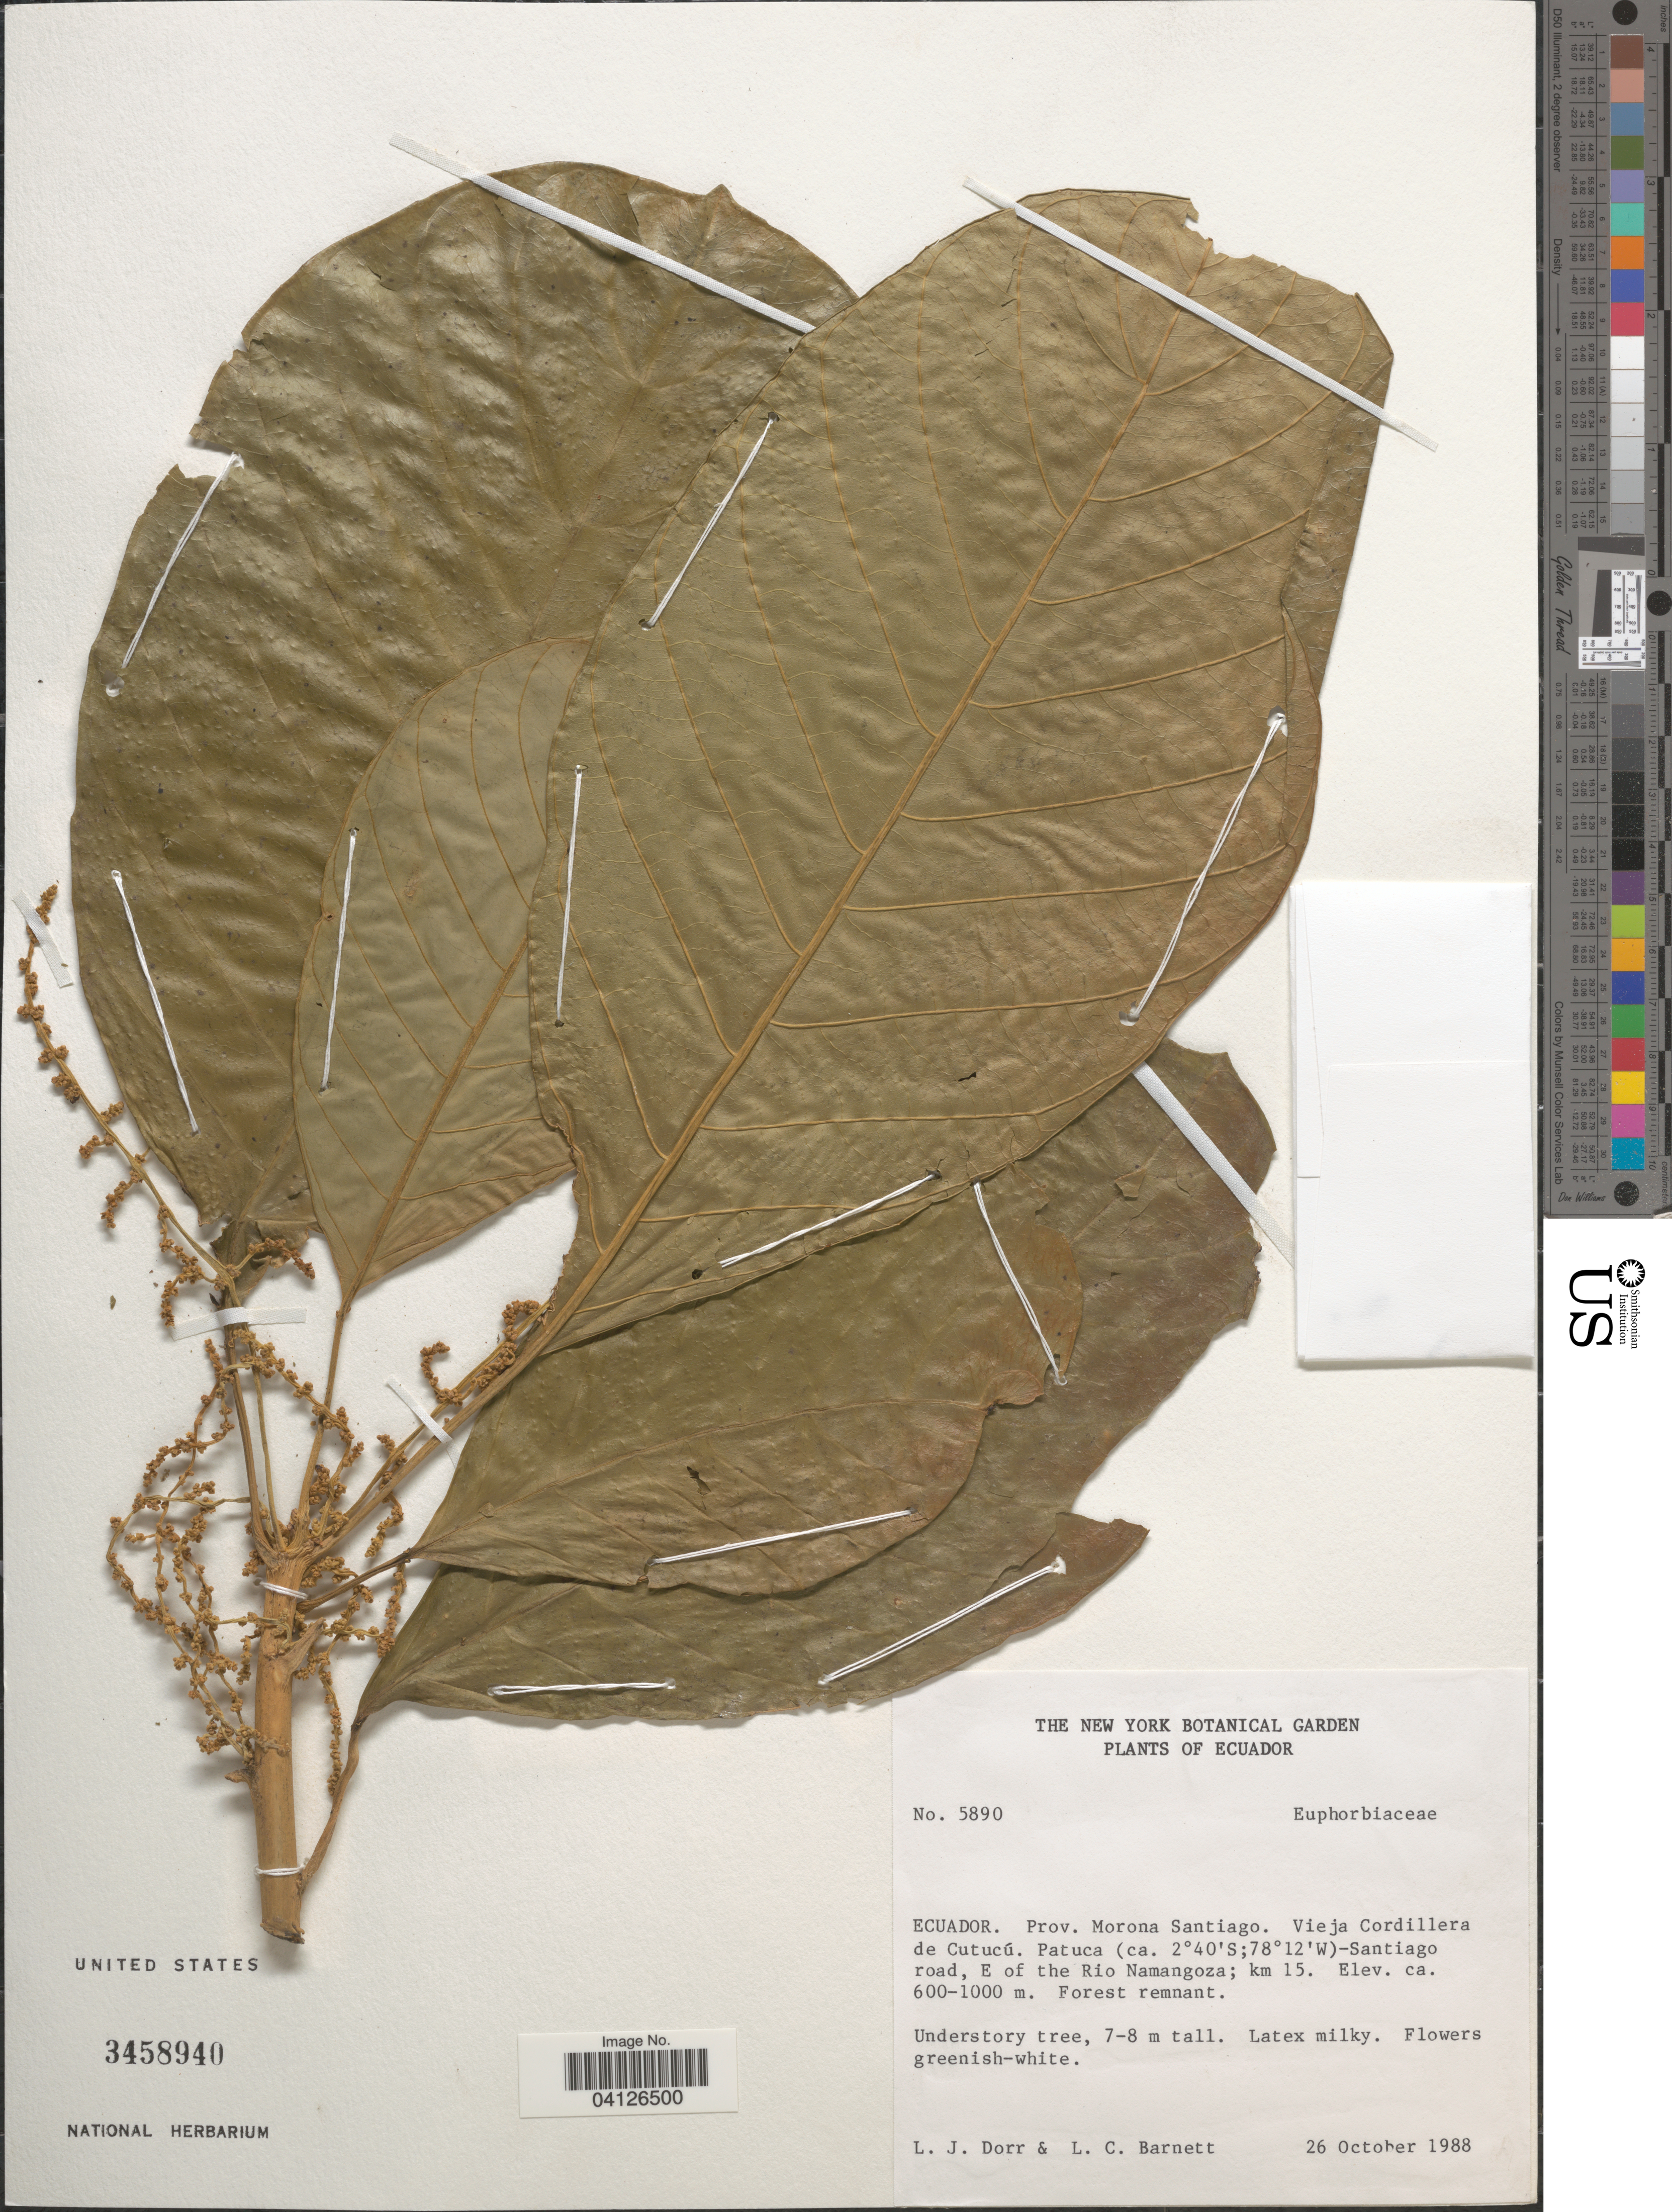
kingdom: Plantae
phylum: Tracheophyta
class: Magnoliopsida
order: Malpighiales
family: Euphorbiaceae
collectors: L. J. Dorr & L. C. Barnett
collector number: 5890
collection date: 1988-10-26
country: Ecuador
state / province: Morona-Santiago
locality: Vieja Cordillera de Cutucú. Patuca-Santiago road, E of the Rio Namangoza; km 15.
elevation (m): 600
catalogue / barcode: US 3458940